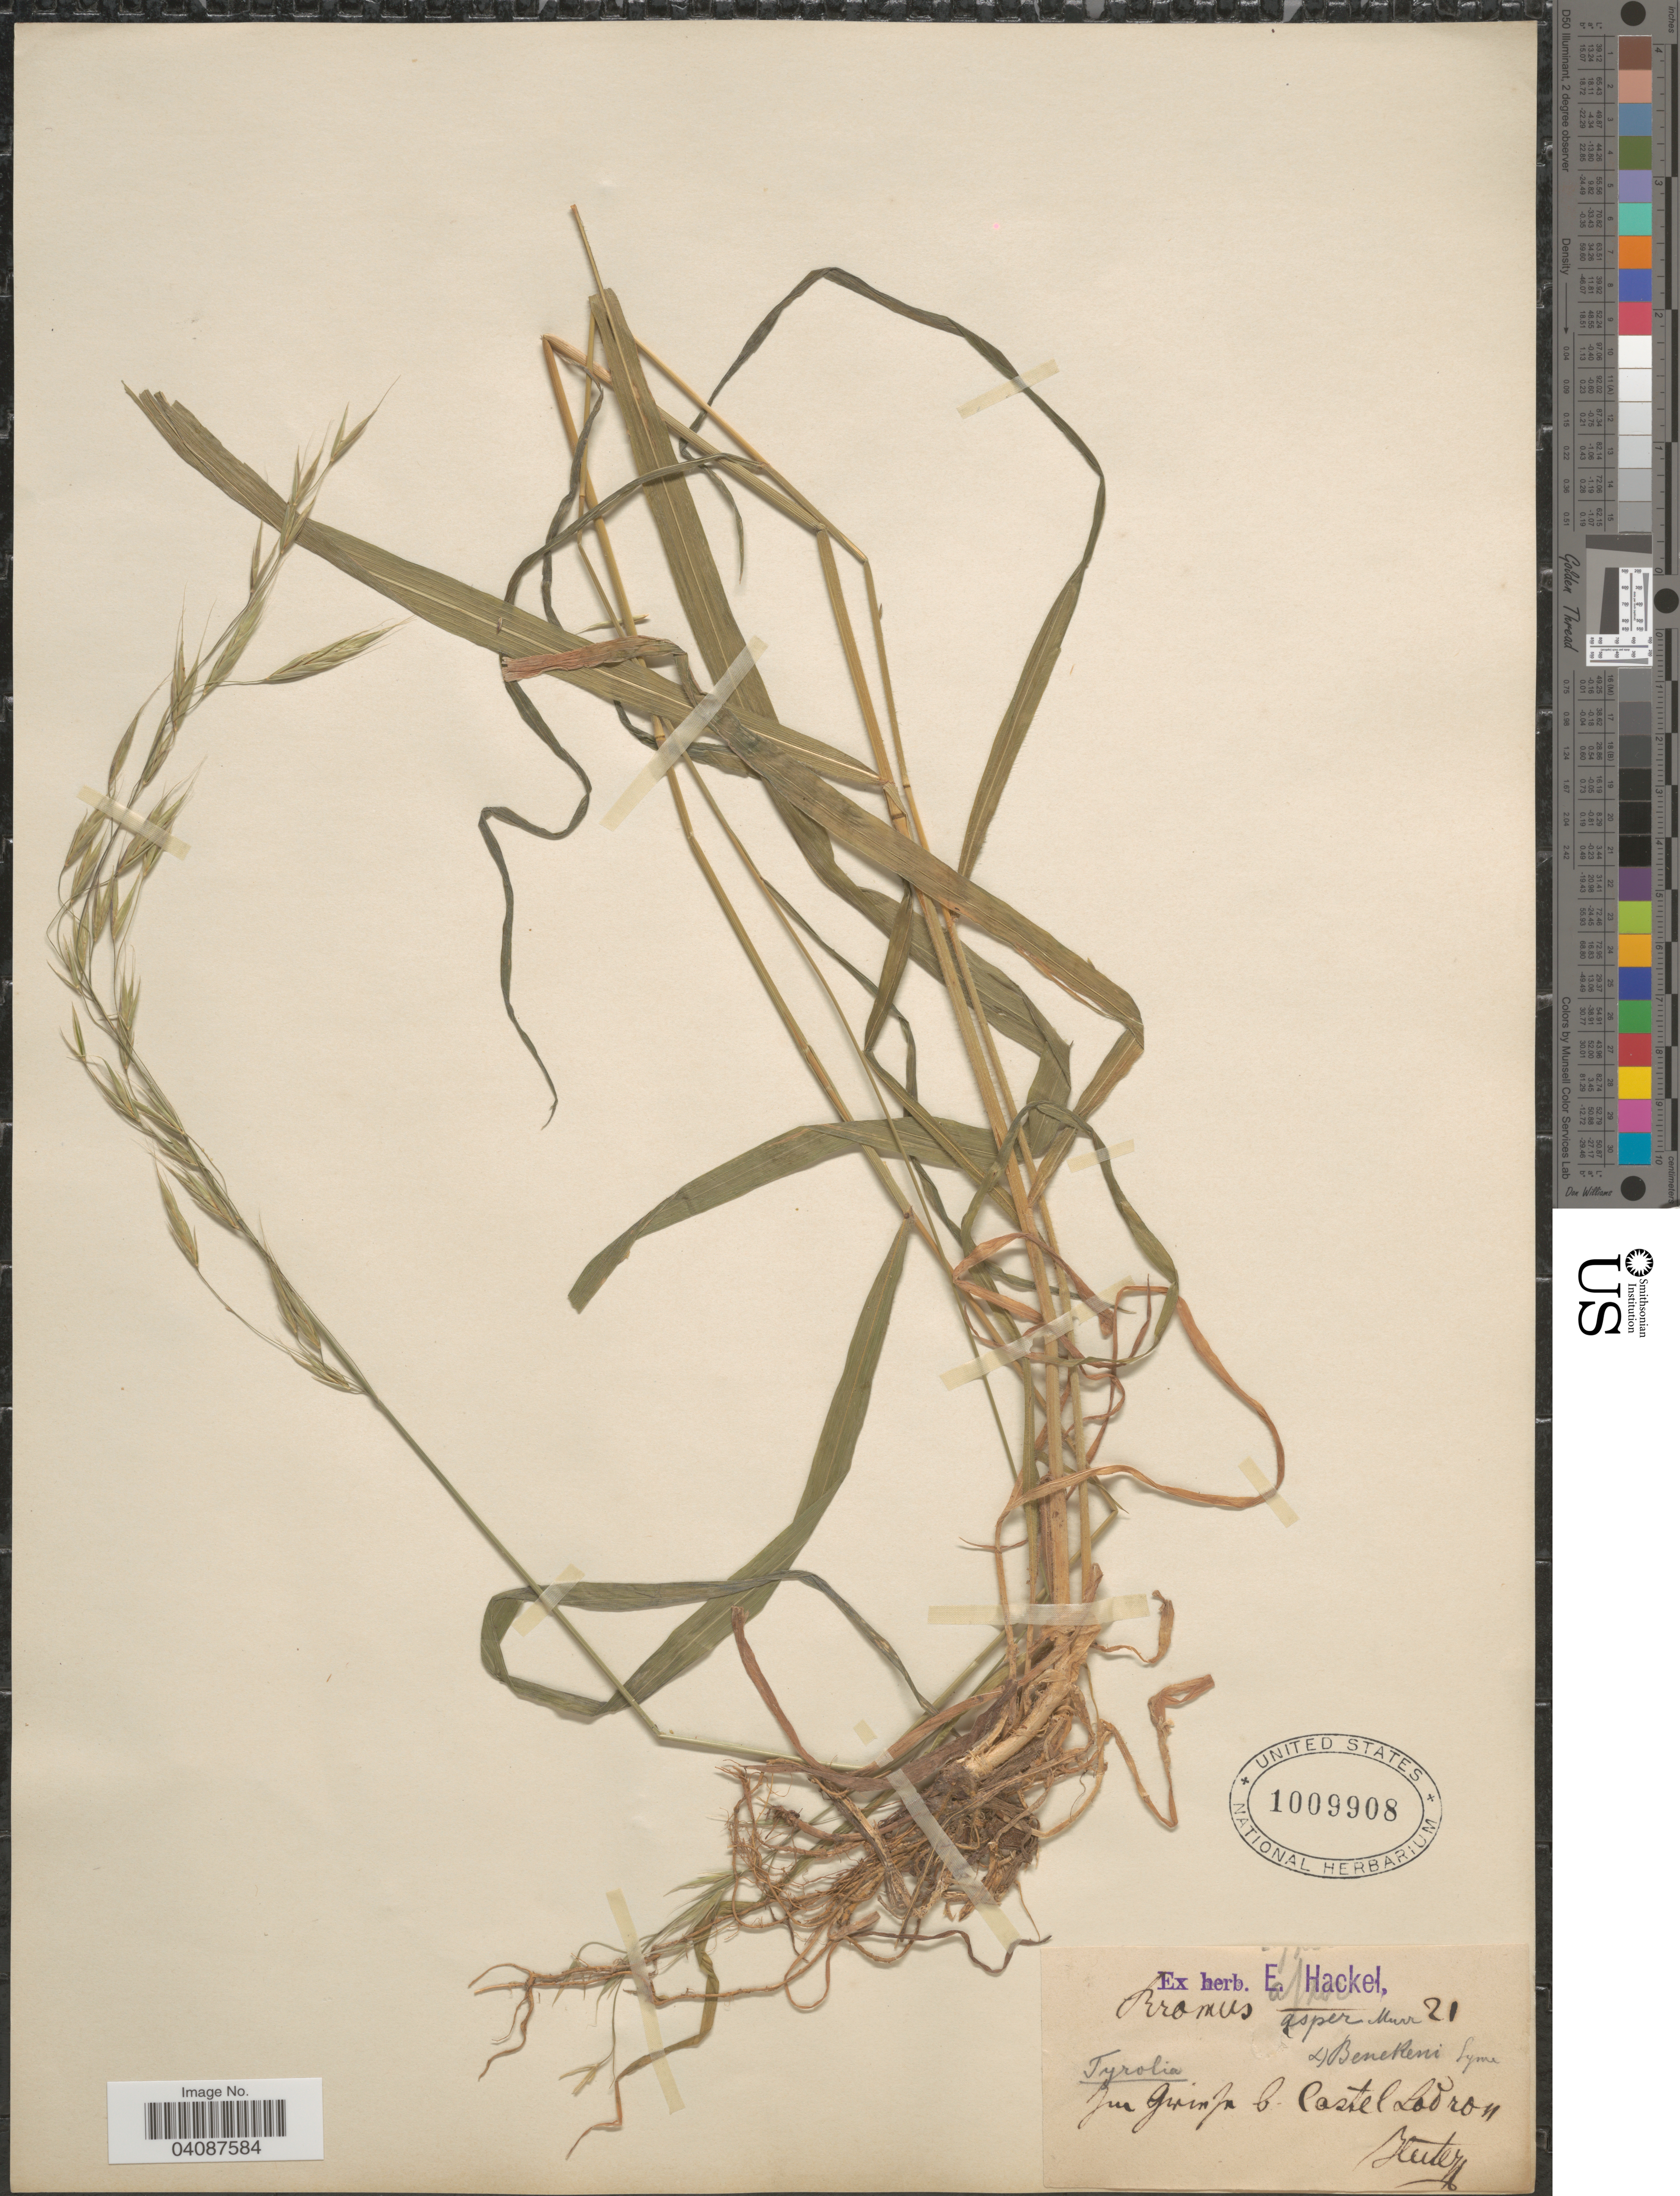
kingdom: Plantae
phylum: Tracheophyta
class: Liliopsida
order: Poales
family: Poaceae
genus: Bromus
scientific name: Bromus benekenii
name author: (Lange) Trimen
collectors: -. Huter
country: Italy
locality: Tyrolia. Im Girinfu b. Castel Lodron.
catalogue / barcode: US 1009908